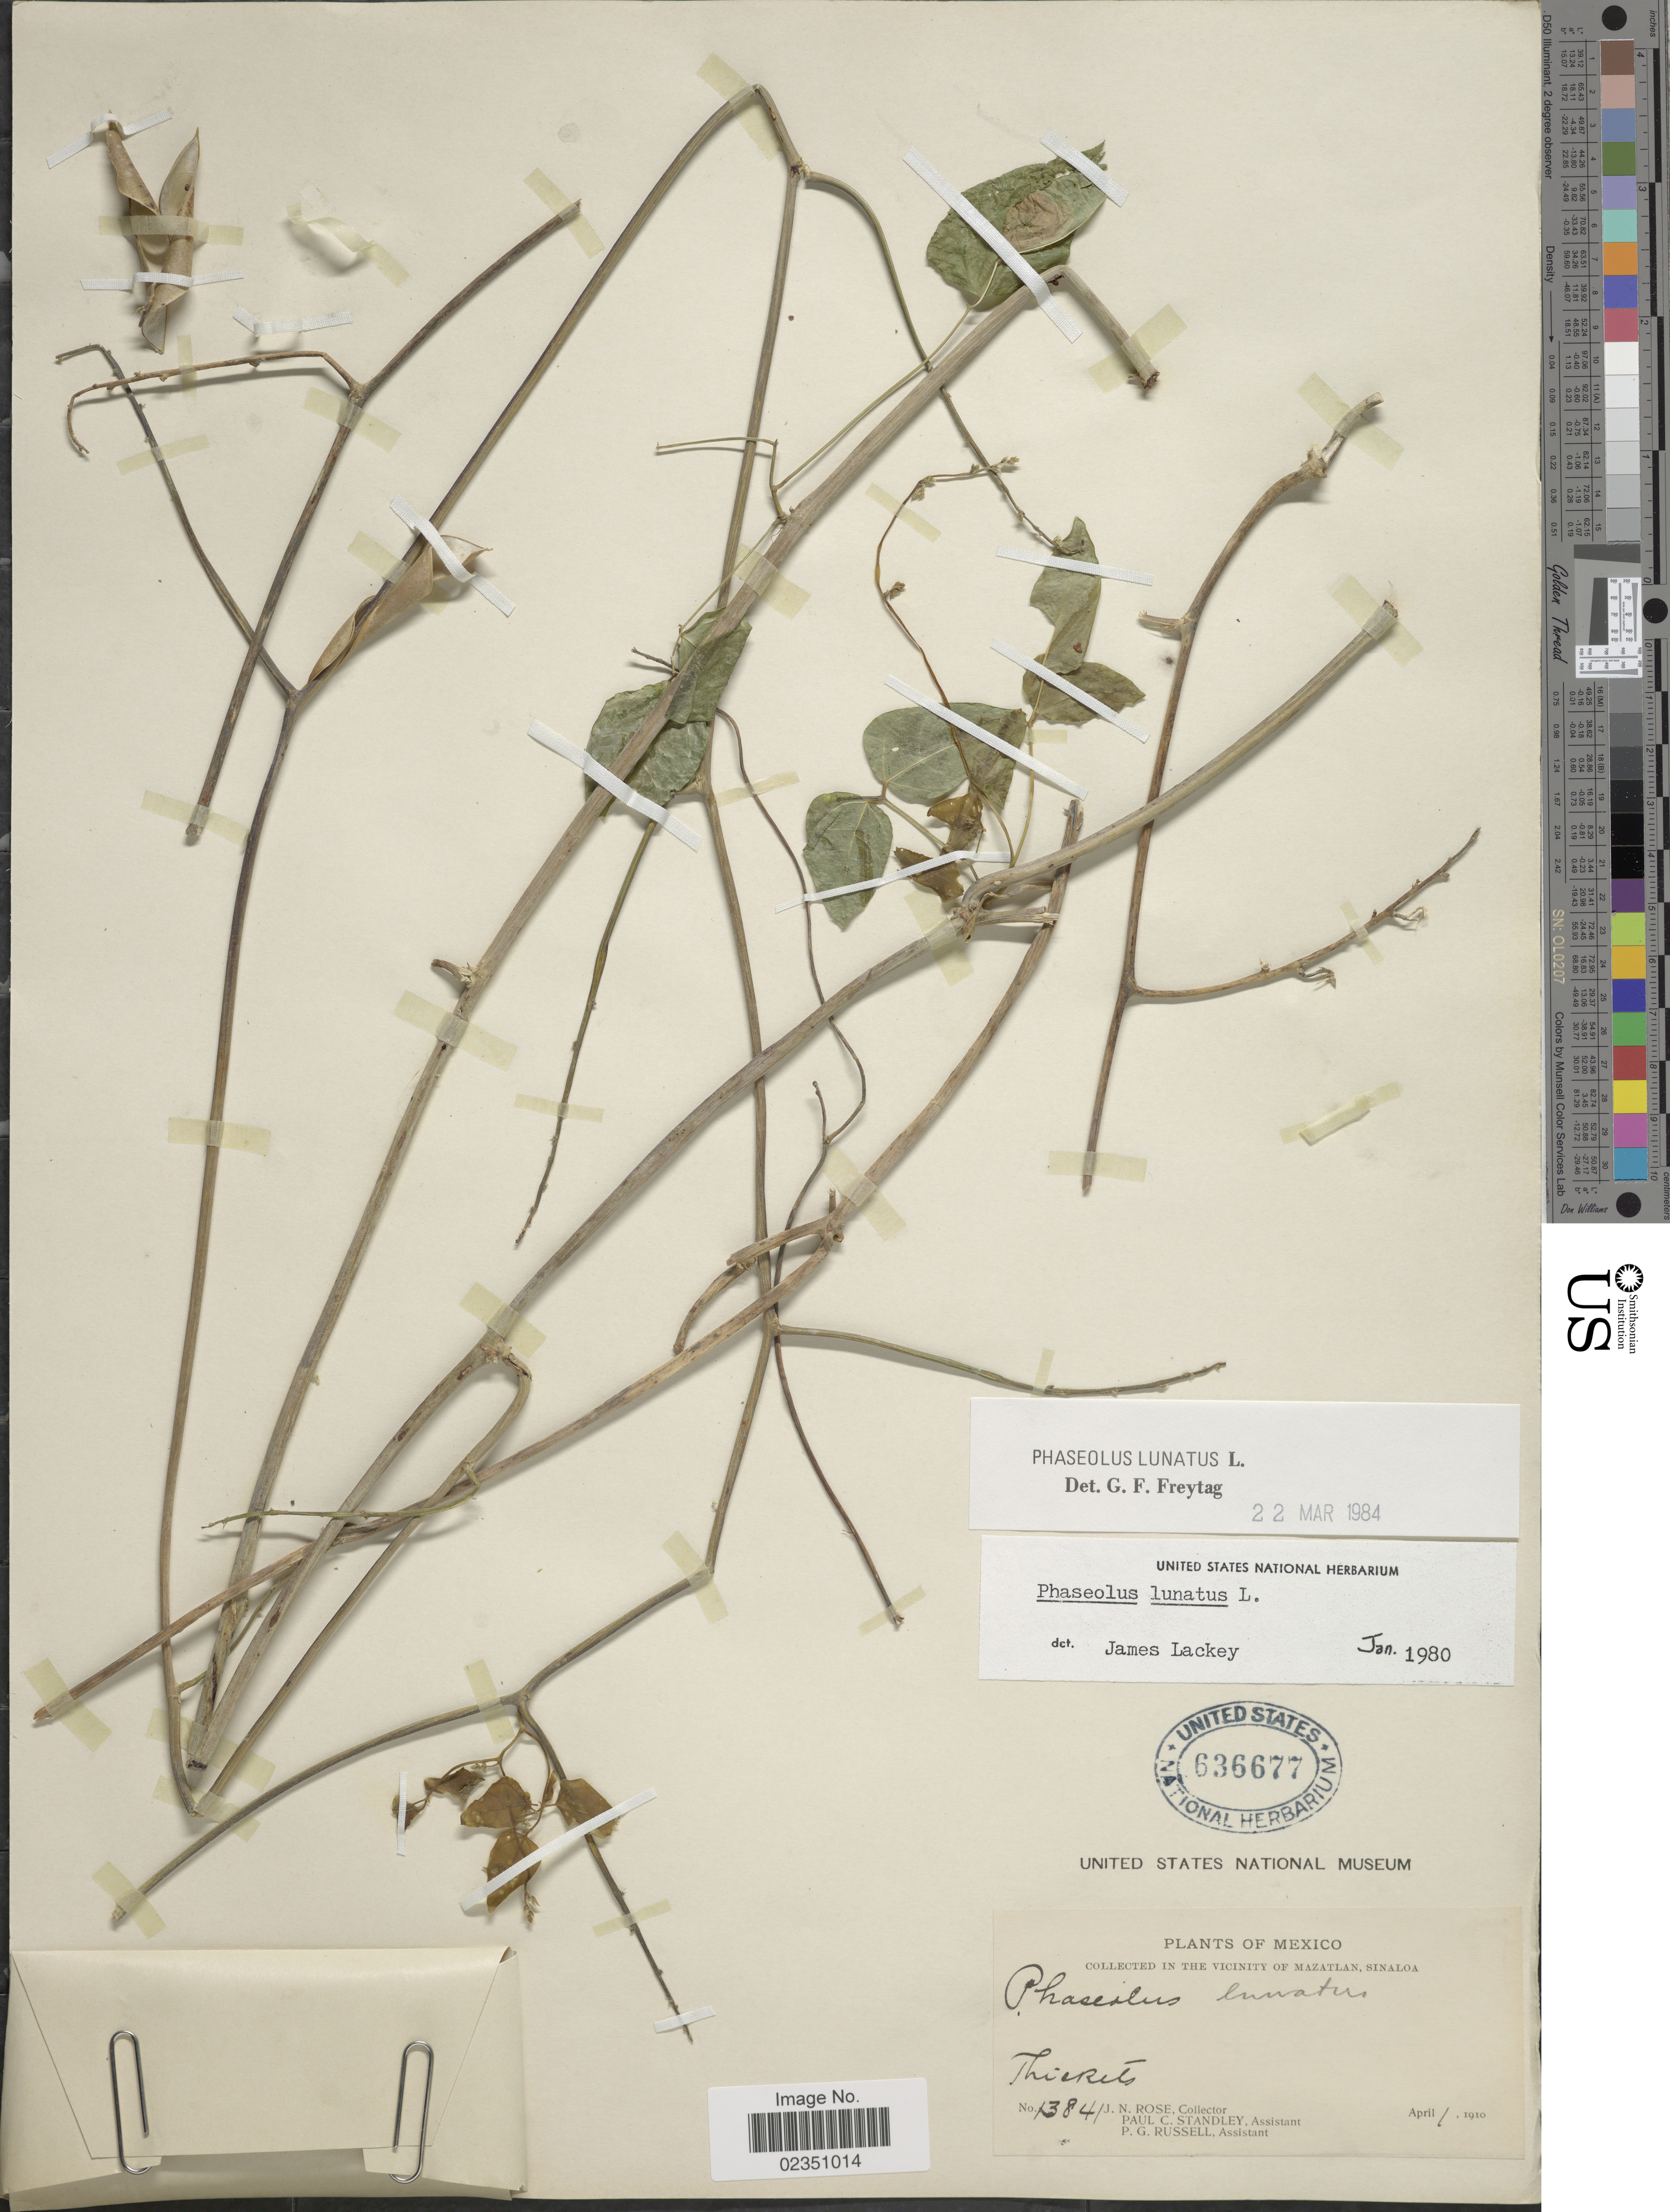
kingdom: Plantae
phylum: Tracheophyta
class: Magnoliopsida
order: Fabales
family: Fabaceae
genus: Phaseolus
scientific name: Phaseolus lunatus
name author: L.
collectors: J. N. Rose, P. C. Standley & P. G. Russell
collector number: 13841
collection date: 1910-04-01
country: Mexico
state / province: Sinaloa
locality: In The Vicinity of Mazatlan, Thcikets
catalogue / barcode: US 636677